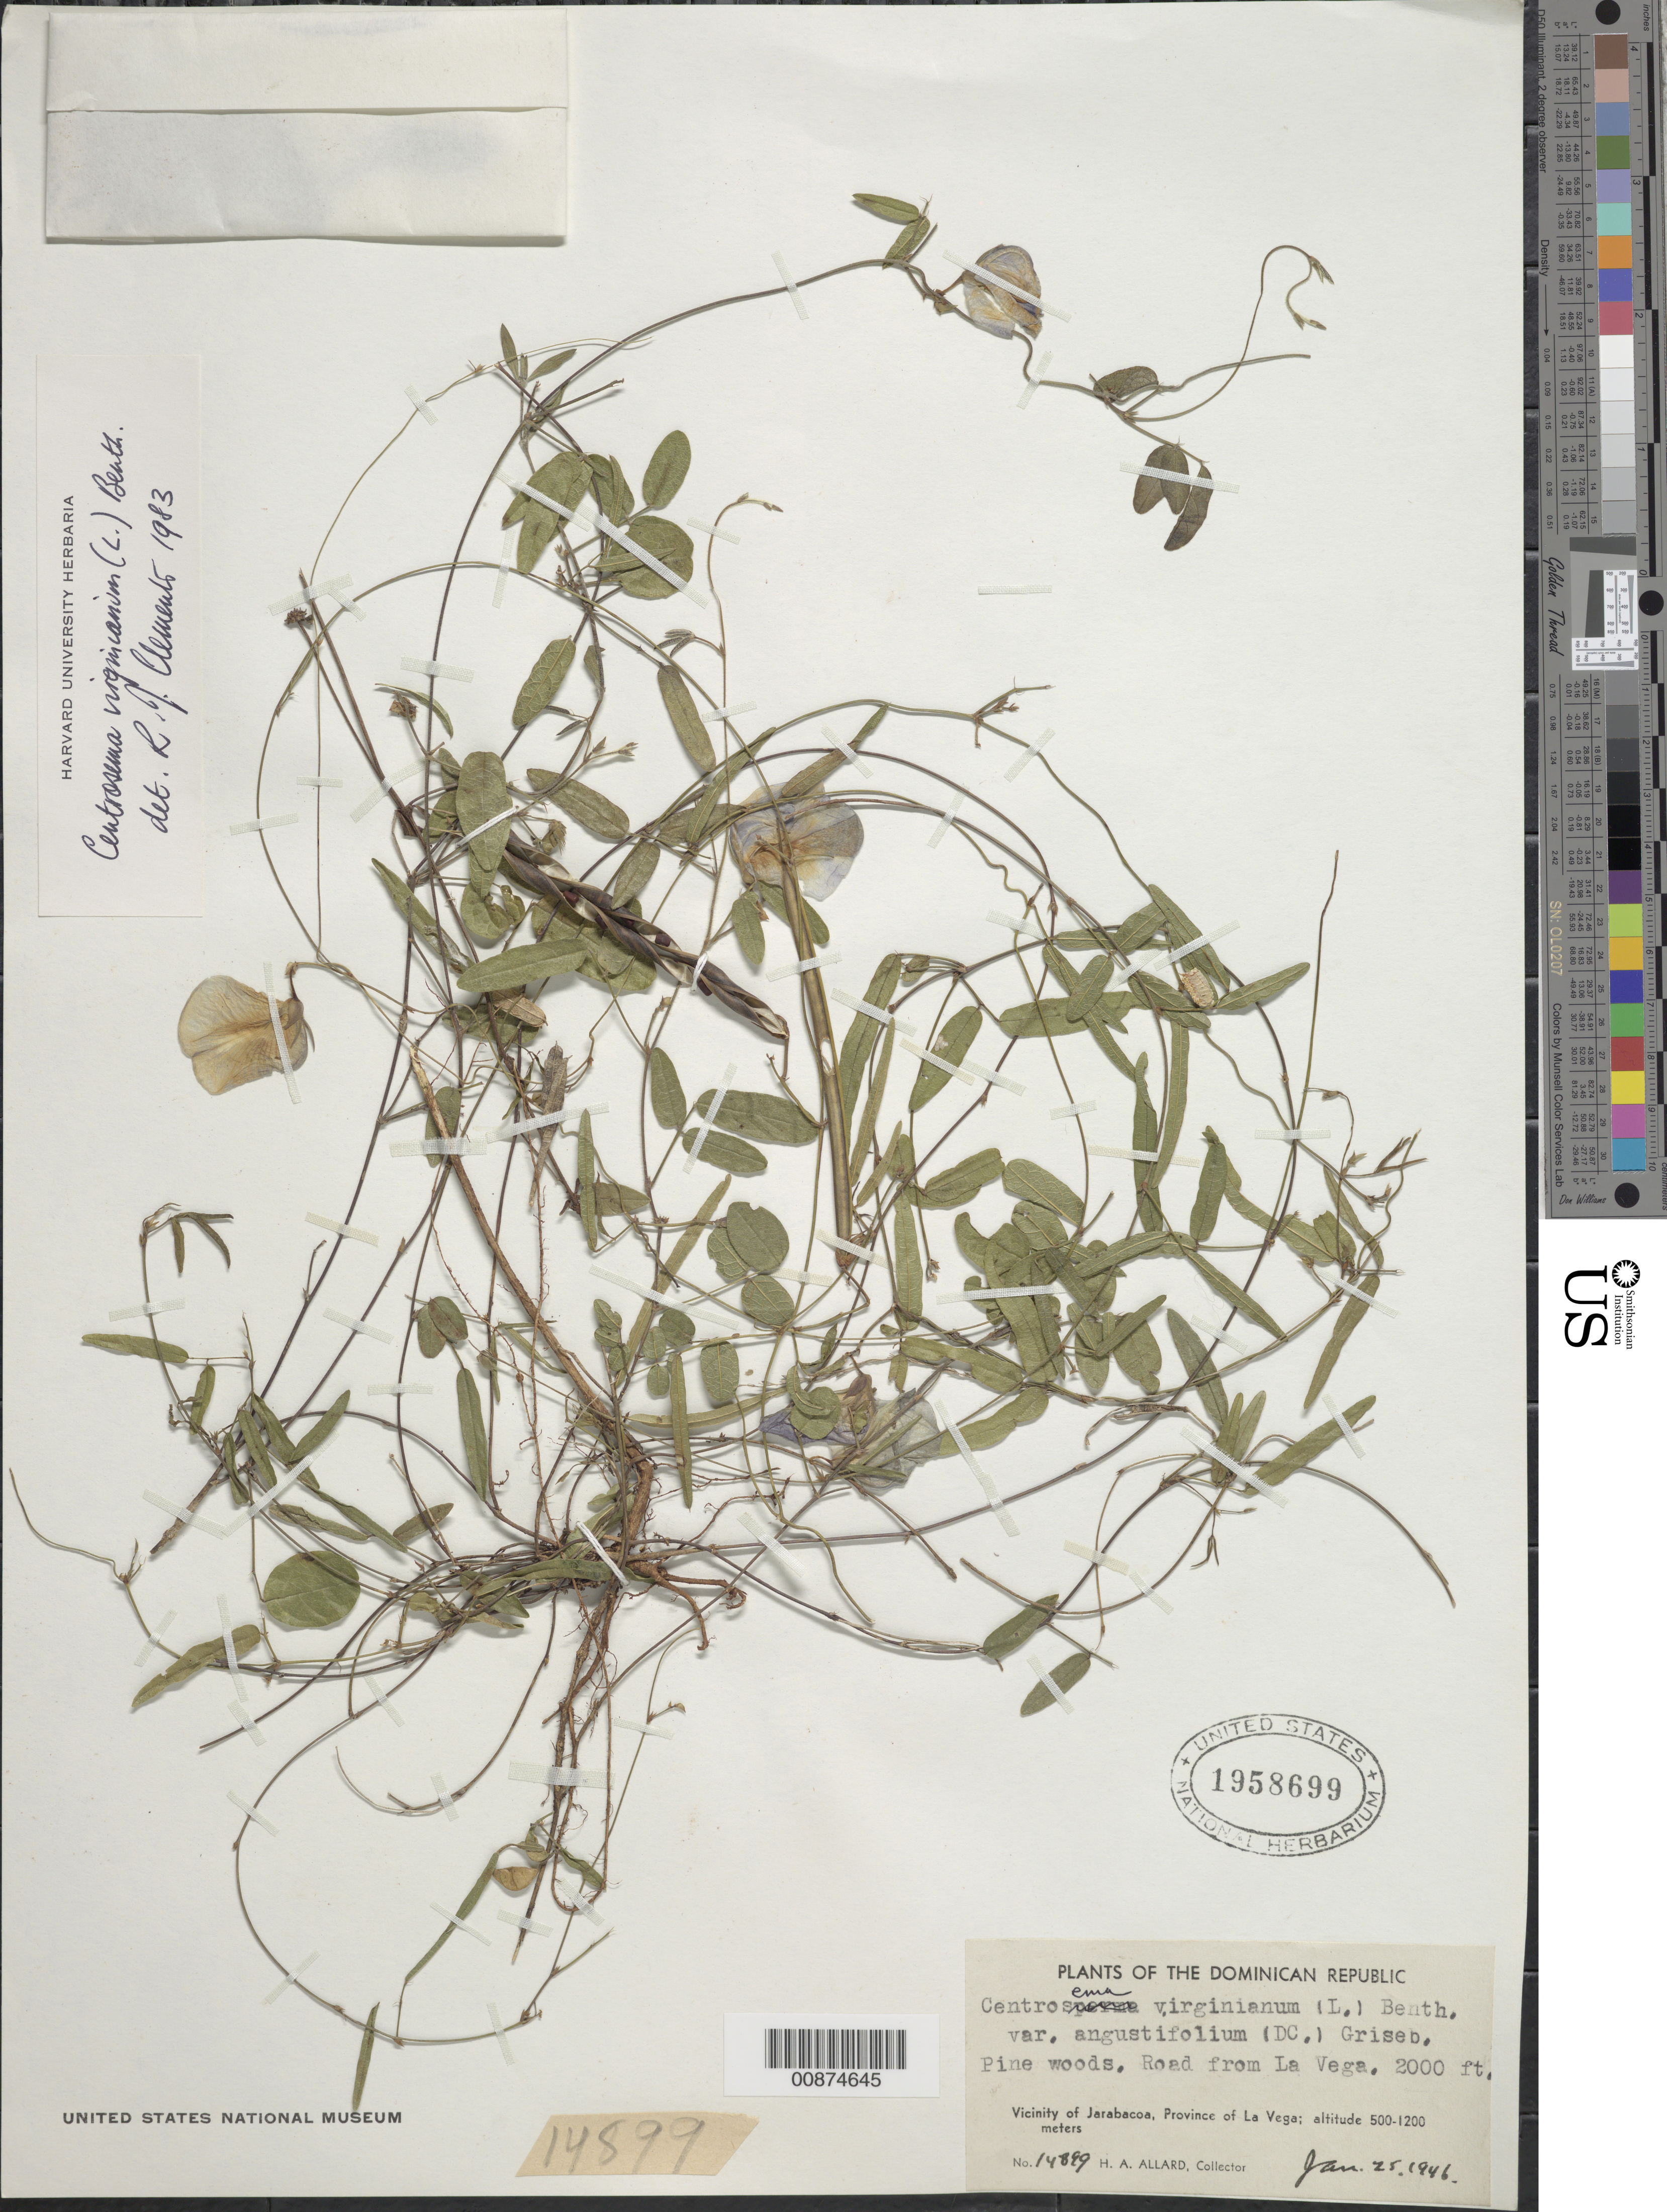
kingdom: Plantae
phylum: Tracheophyta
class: Magnoliopsida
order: Fabales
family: Fabaceae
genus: Centrosema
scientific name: Centrosema virginianum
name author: (L.) Benth.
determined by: Clements, R. J.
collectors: H. A. Allard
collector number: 14899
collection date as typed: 25 Jan 1946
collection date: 1946-01-25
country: Dominican Republic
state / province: La Vega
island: Hispaniola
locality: Road from La Vega. Vicinity of Jarabacoa.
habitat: Pine woods.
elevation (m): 610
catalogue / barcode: US 1958699